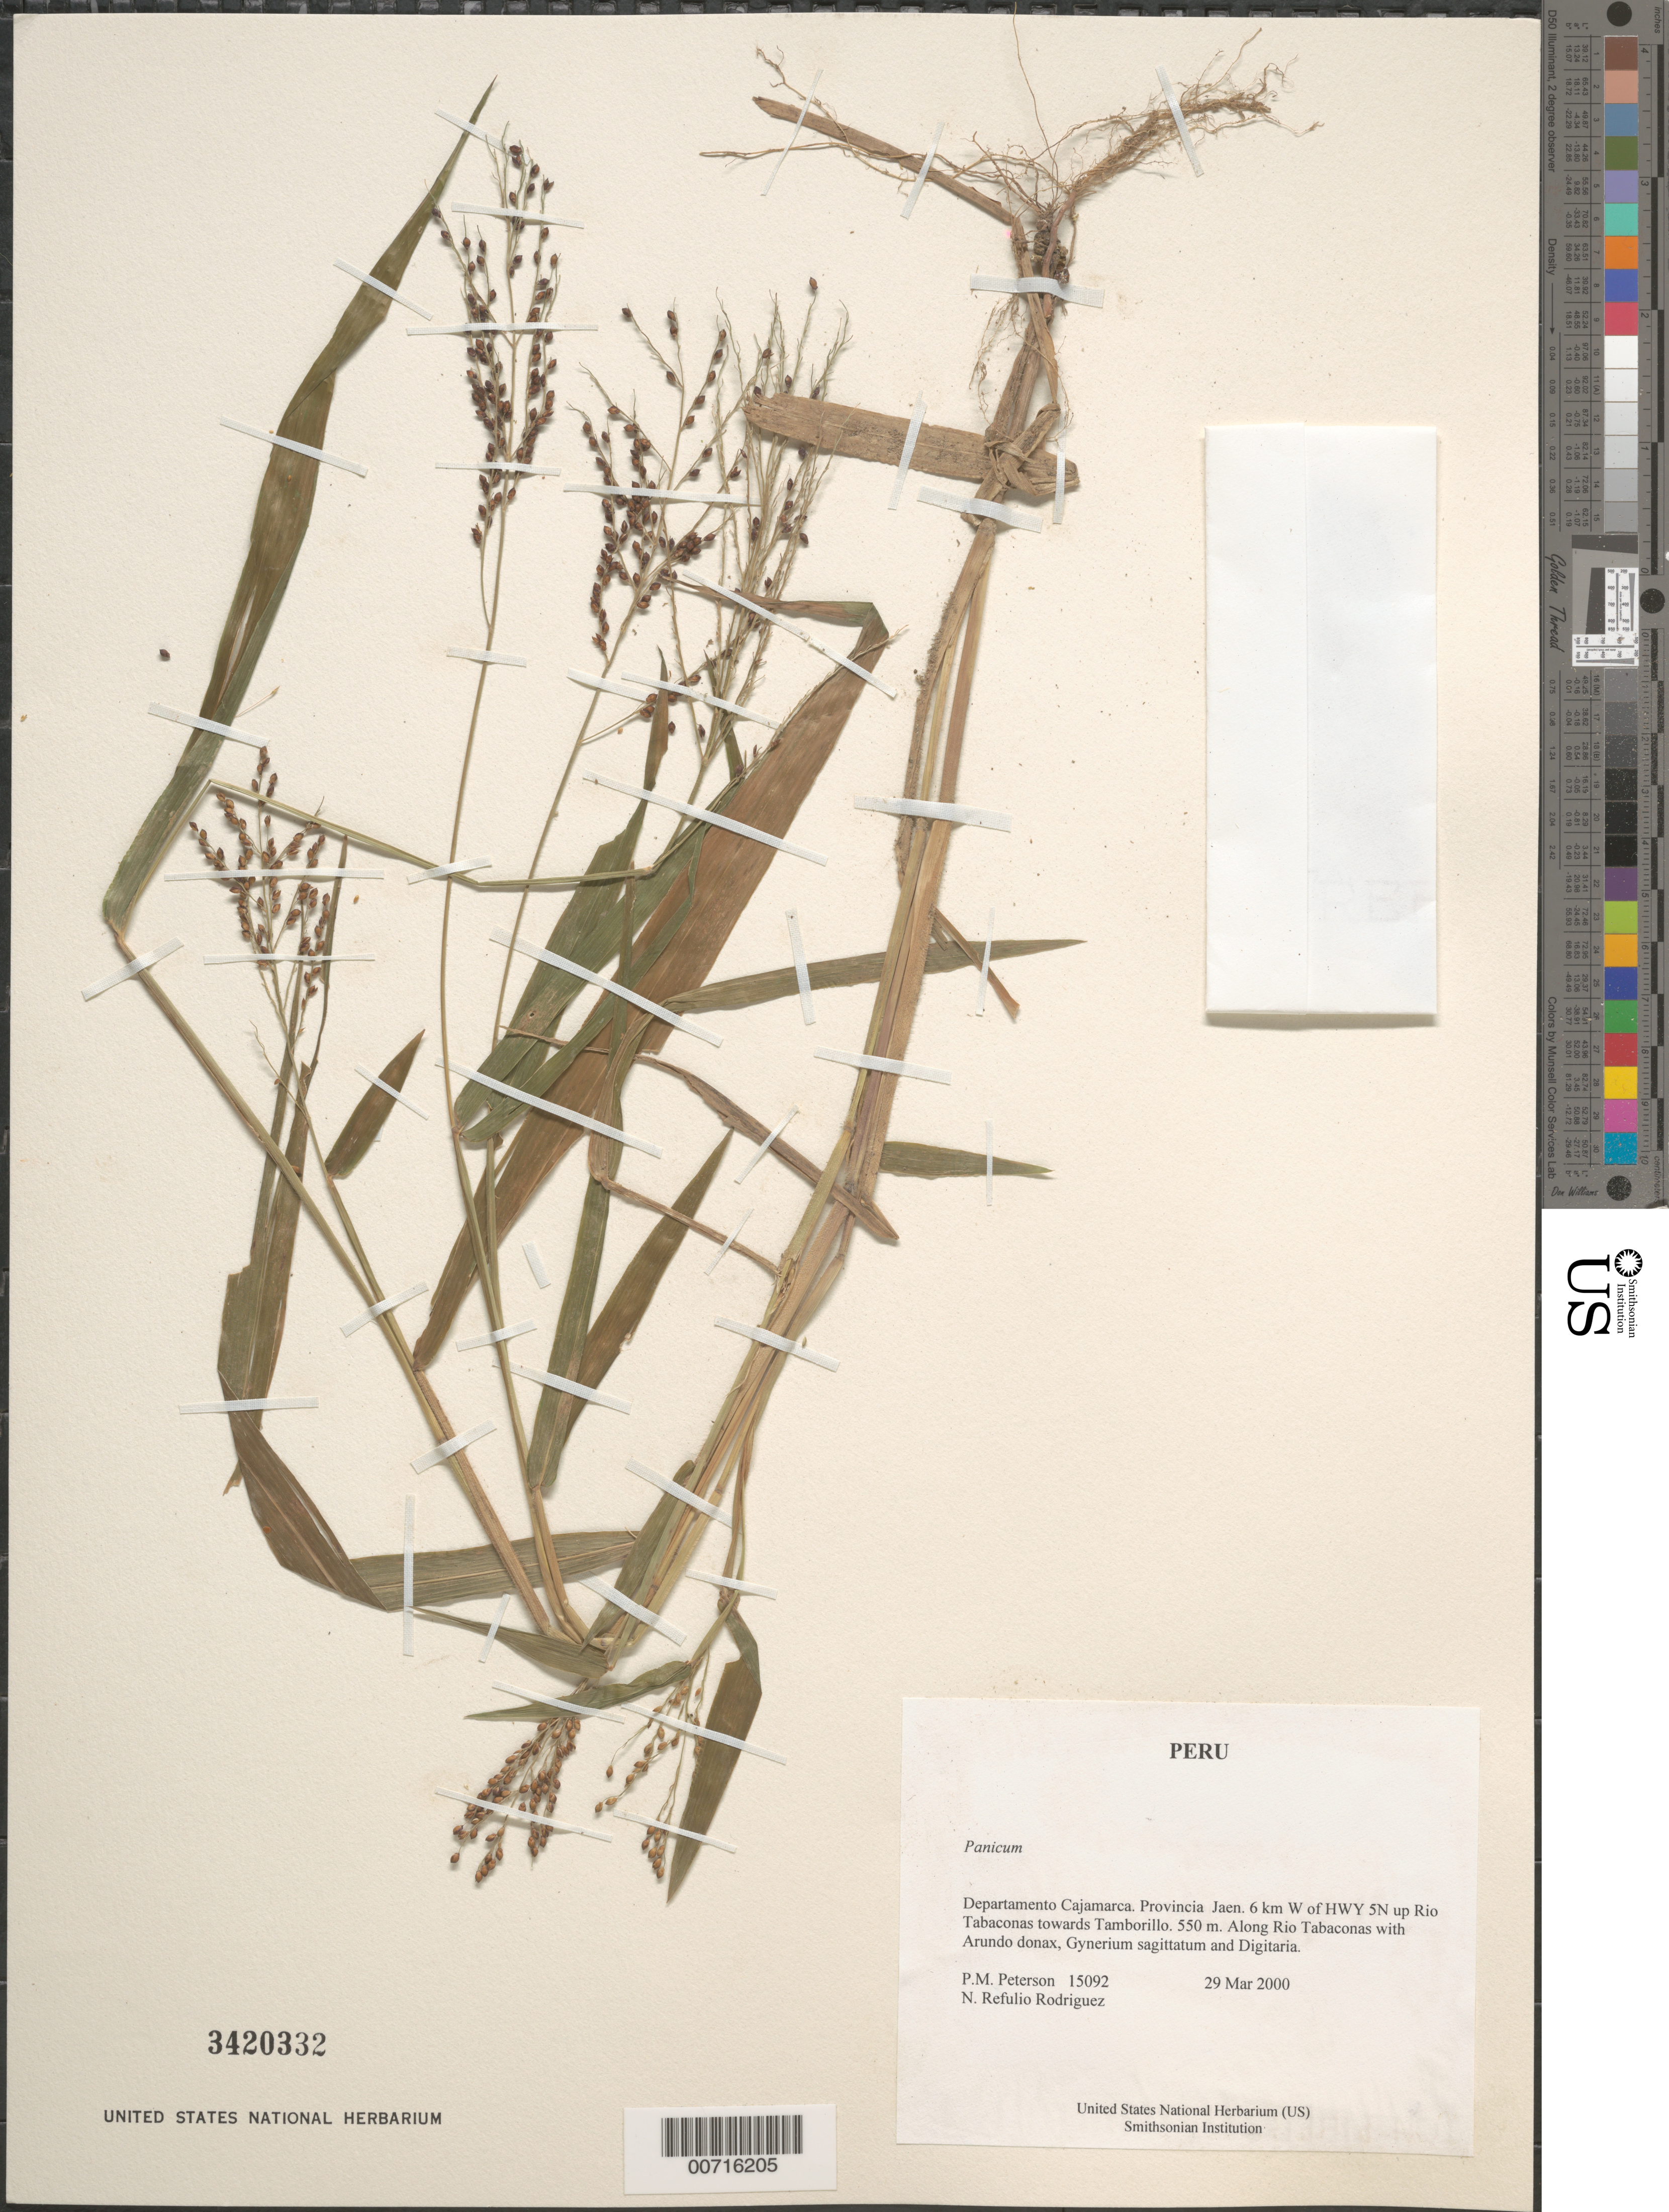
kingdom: Plantae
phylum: Tracheophyta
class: Liliopsida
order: Poales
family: Poaceae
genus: Panicum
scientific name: Panicum sp.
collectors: P. M. Peterson & N. Refulio-Rodríguez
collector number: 15092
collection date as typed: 29 Mar 2000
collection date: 2000-03-29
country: Peru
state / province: Cajamarca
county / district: Jaén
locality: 6 km W of HWY 5N up Rio Tabaconas towards Tamborillo.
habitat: Along Rio Tabaconas with Arundo donax, Gynerium sagittatum and Digitaria.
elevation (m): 550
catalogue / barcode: US 3420332